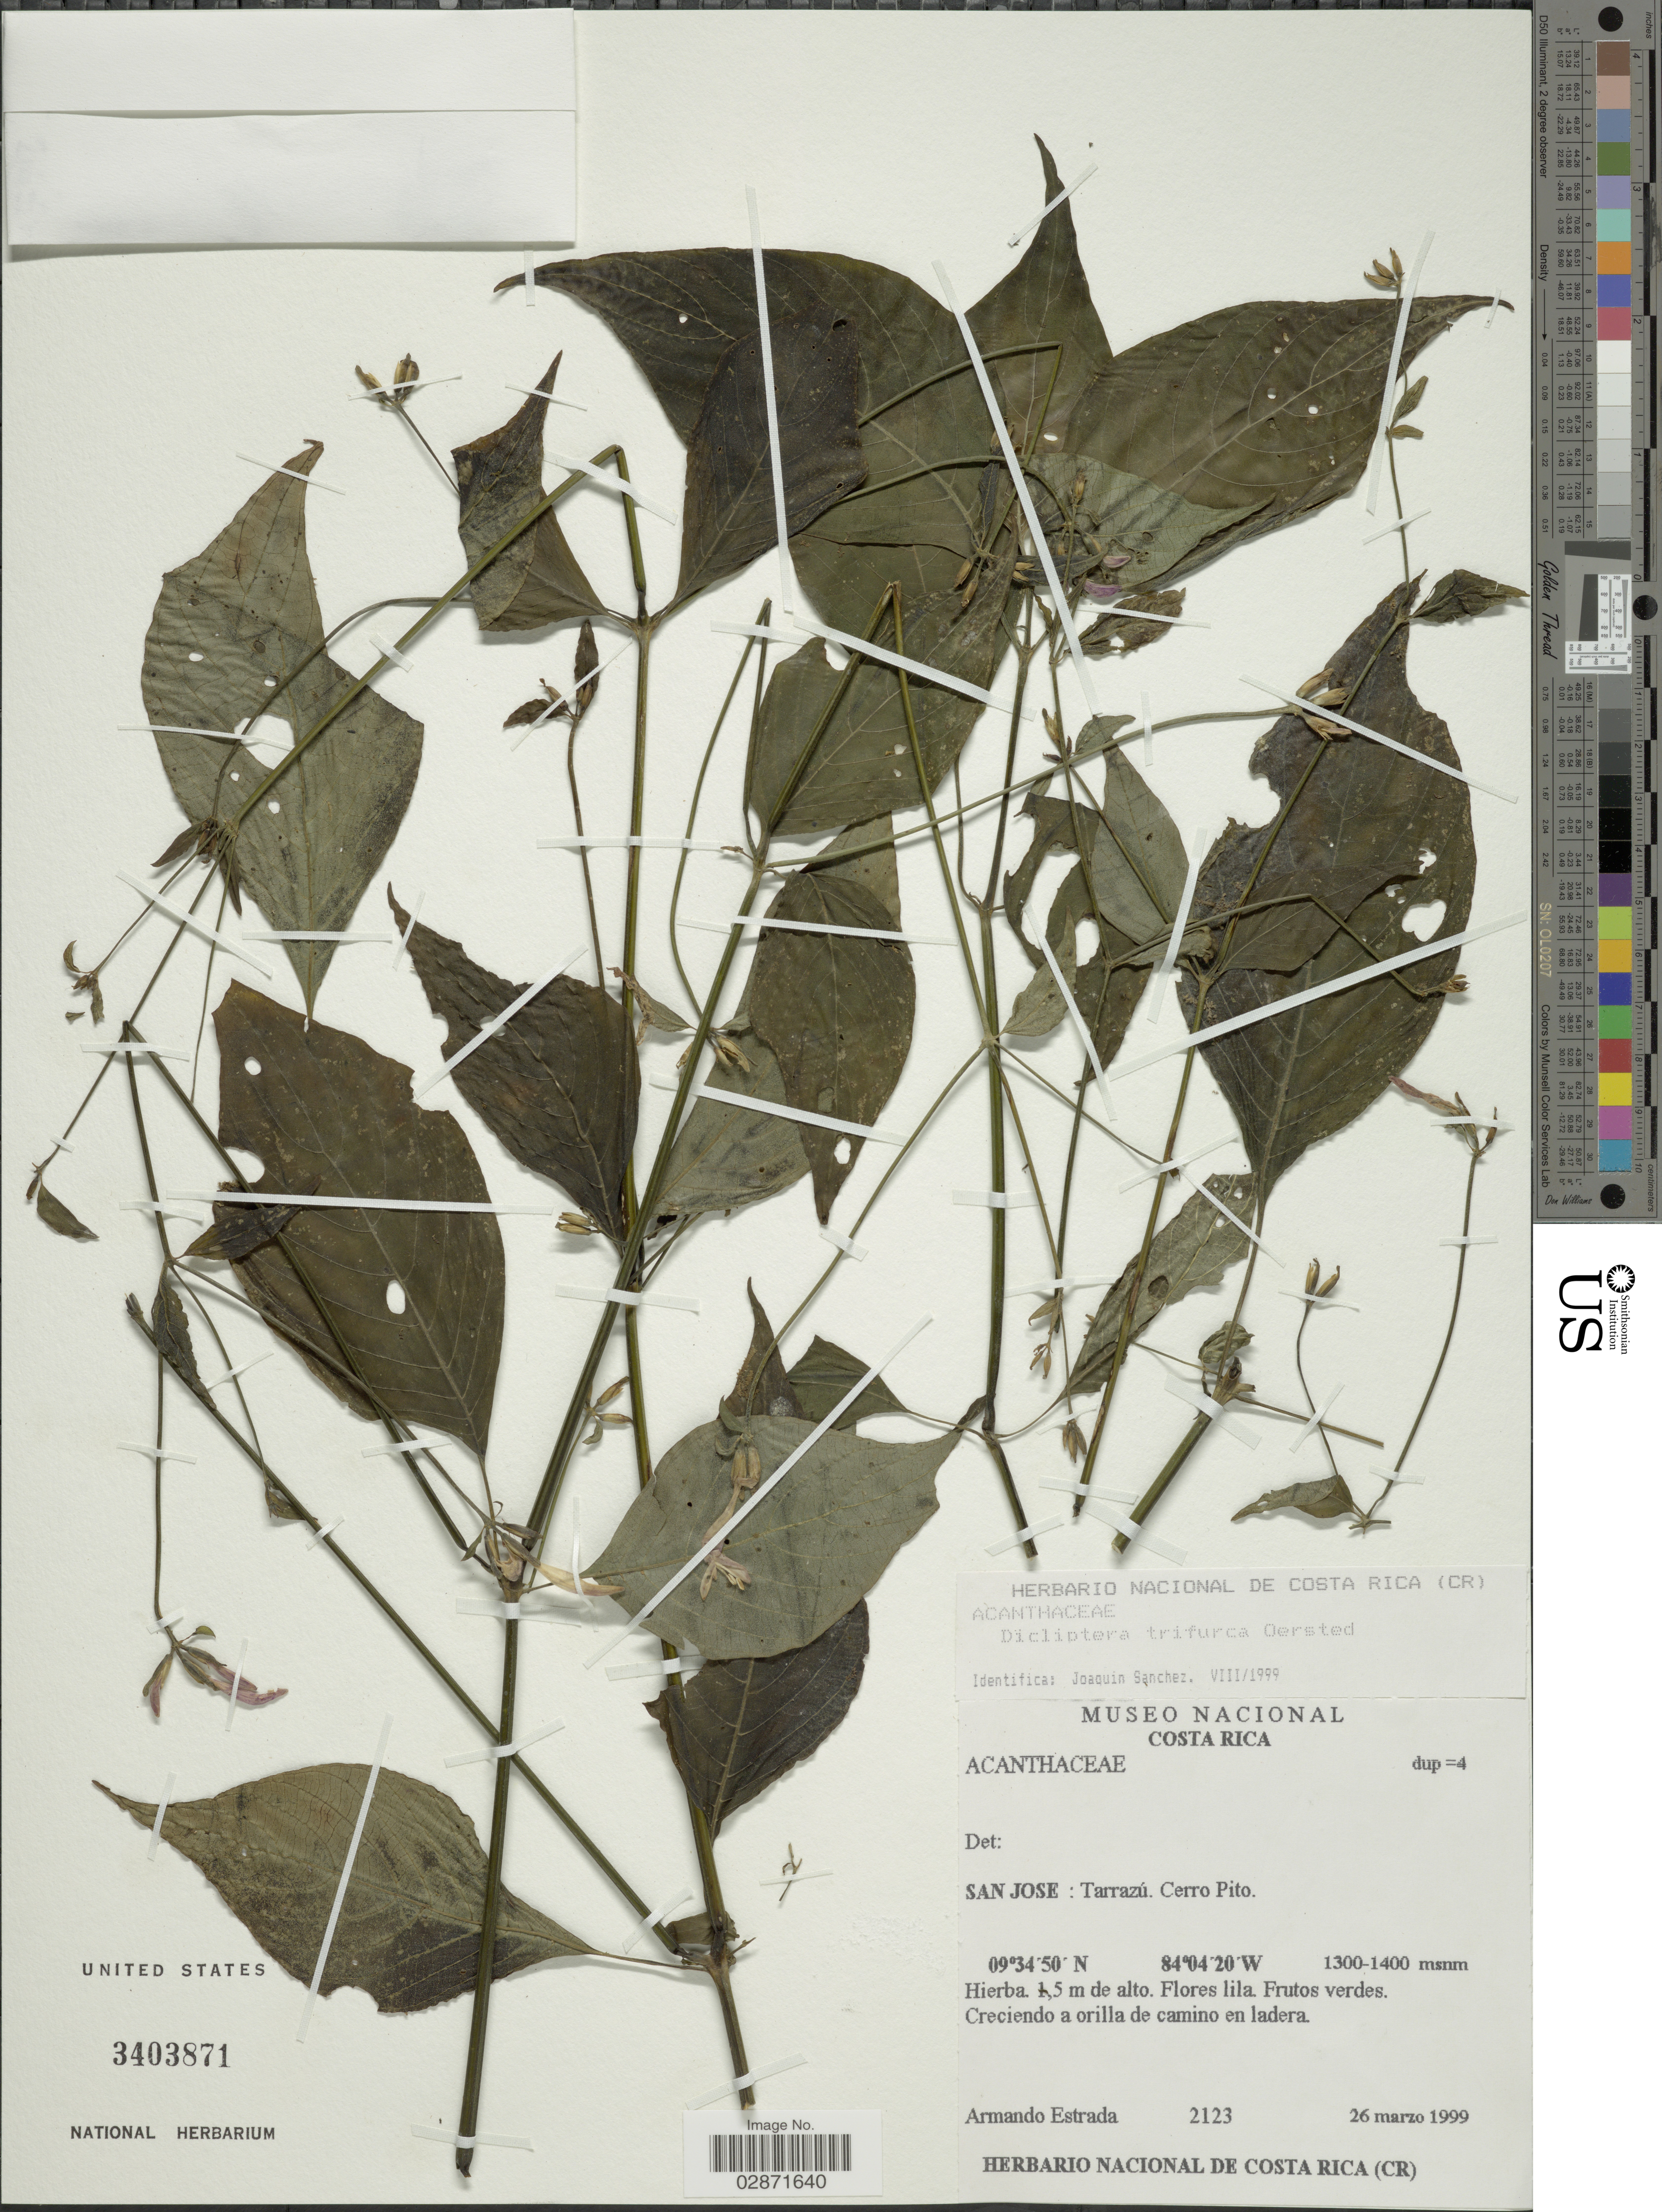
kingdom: Plantae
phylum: Tracheophyta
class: Magnoliopsida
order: Lamiales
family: Acanthaceae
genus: Dicliptera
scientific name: Dicliptera trifurca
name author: Oerst.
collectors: A. Estrada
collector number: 2123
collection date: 1999-03-26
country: Costa Rica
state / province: San José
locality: Tarrazú, Cerro Pito.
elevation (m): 1300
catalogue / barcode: US 3403871